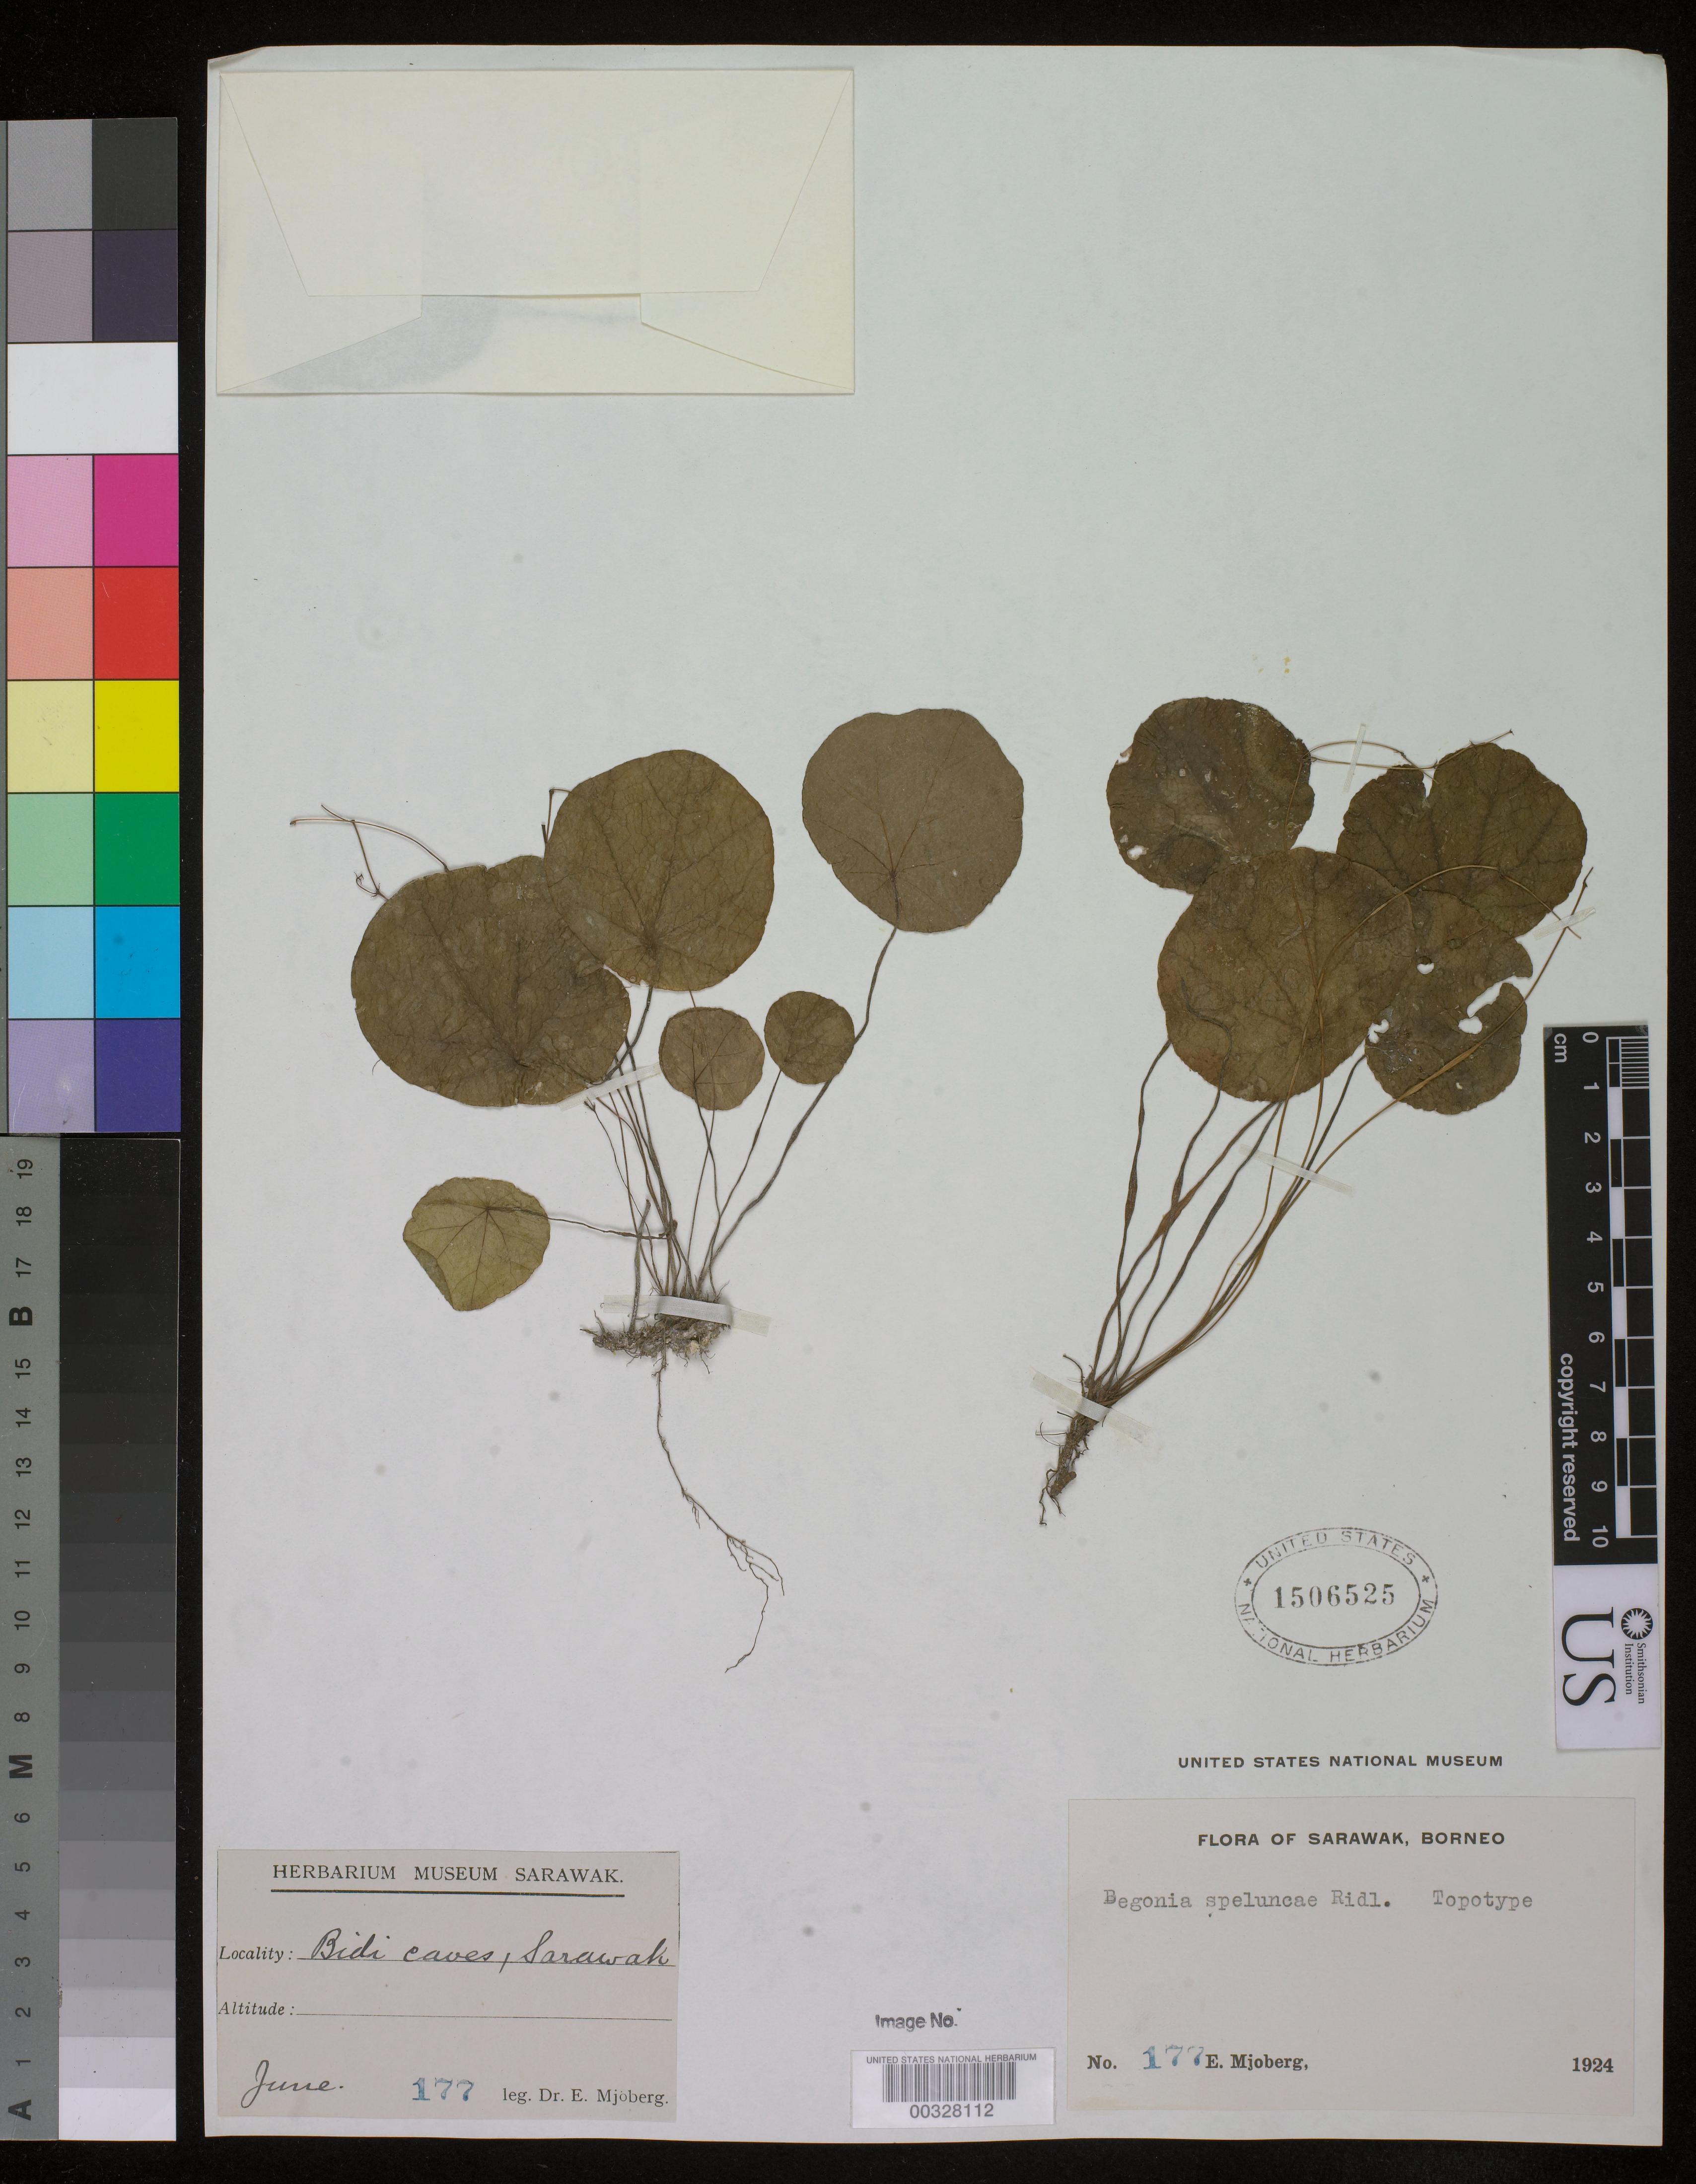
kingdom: Plantae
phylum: Tracheophyta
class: Magnoliopsida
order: Cucurbitales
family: Begoniaceae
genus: Begonia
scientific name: Begonia speluncae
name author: Ridl.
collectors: E. Mjoberg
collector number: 177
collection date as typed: Jun 1924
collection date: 1924-06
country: Malaysia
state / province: Sarawak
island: Borneo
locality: Bidi caves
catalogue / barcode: US 1506525